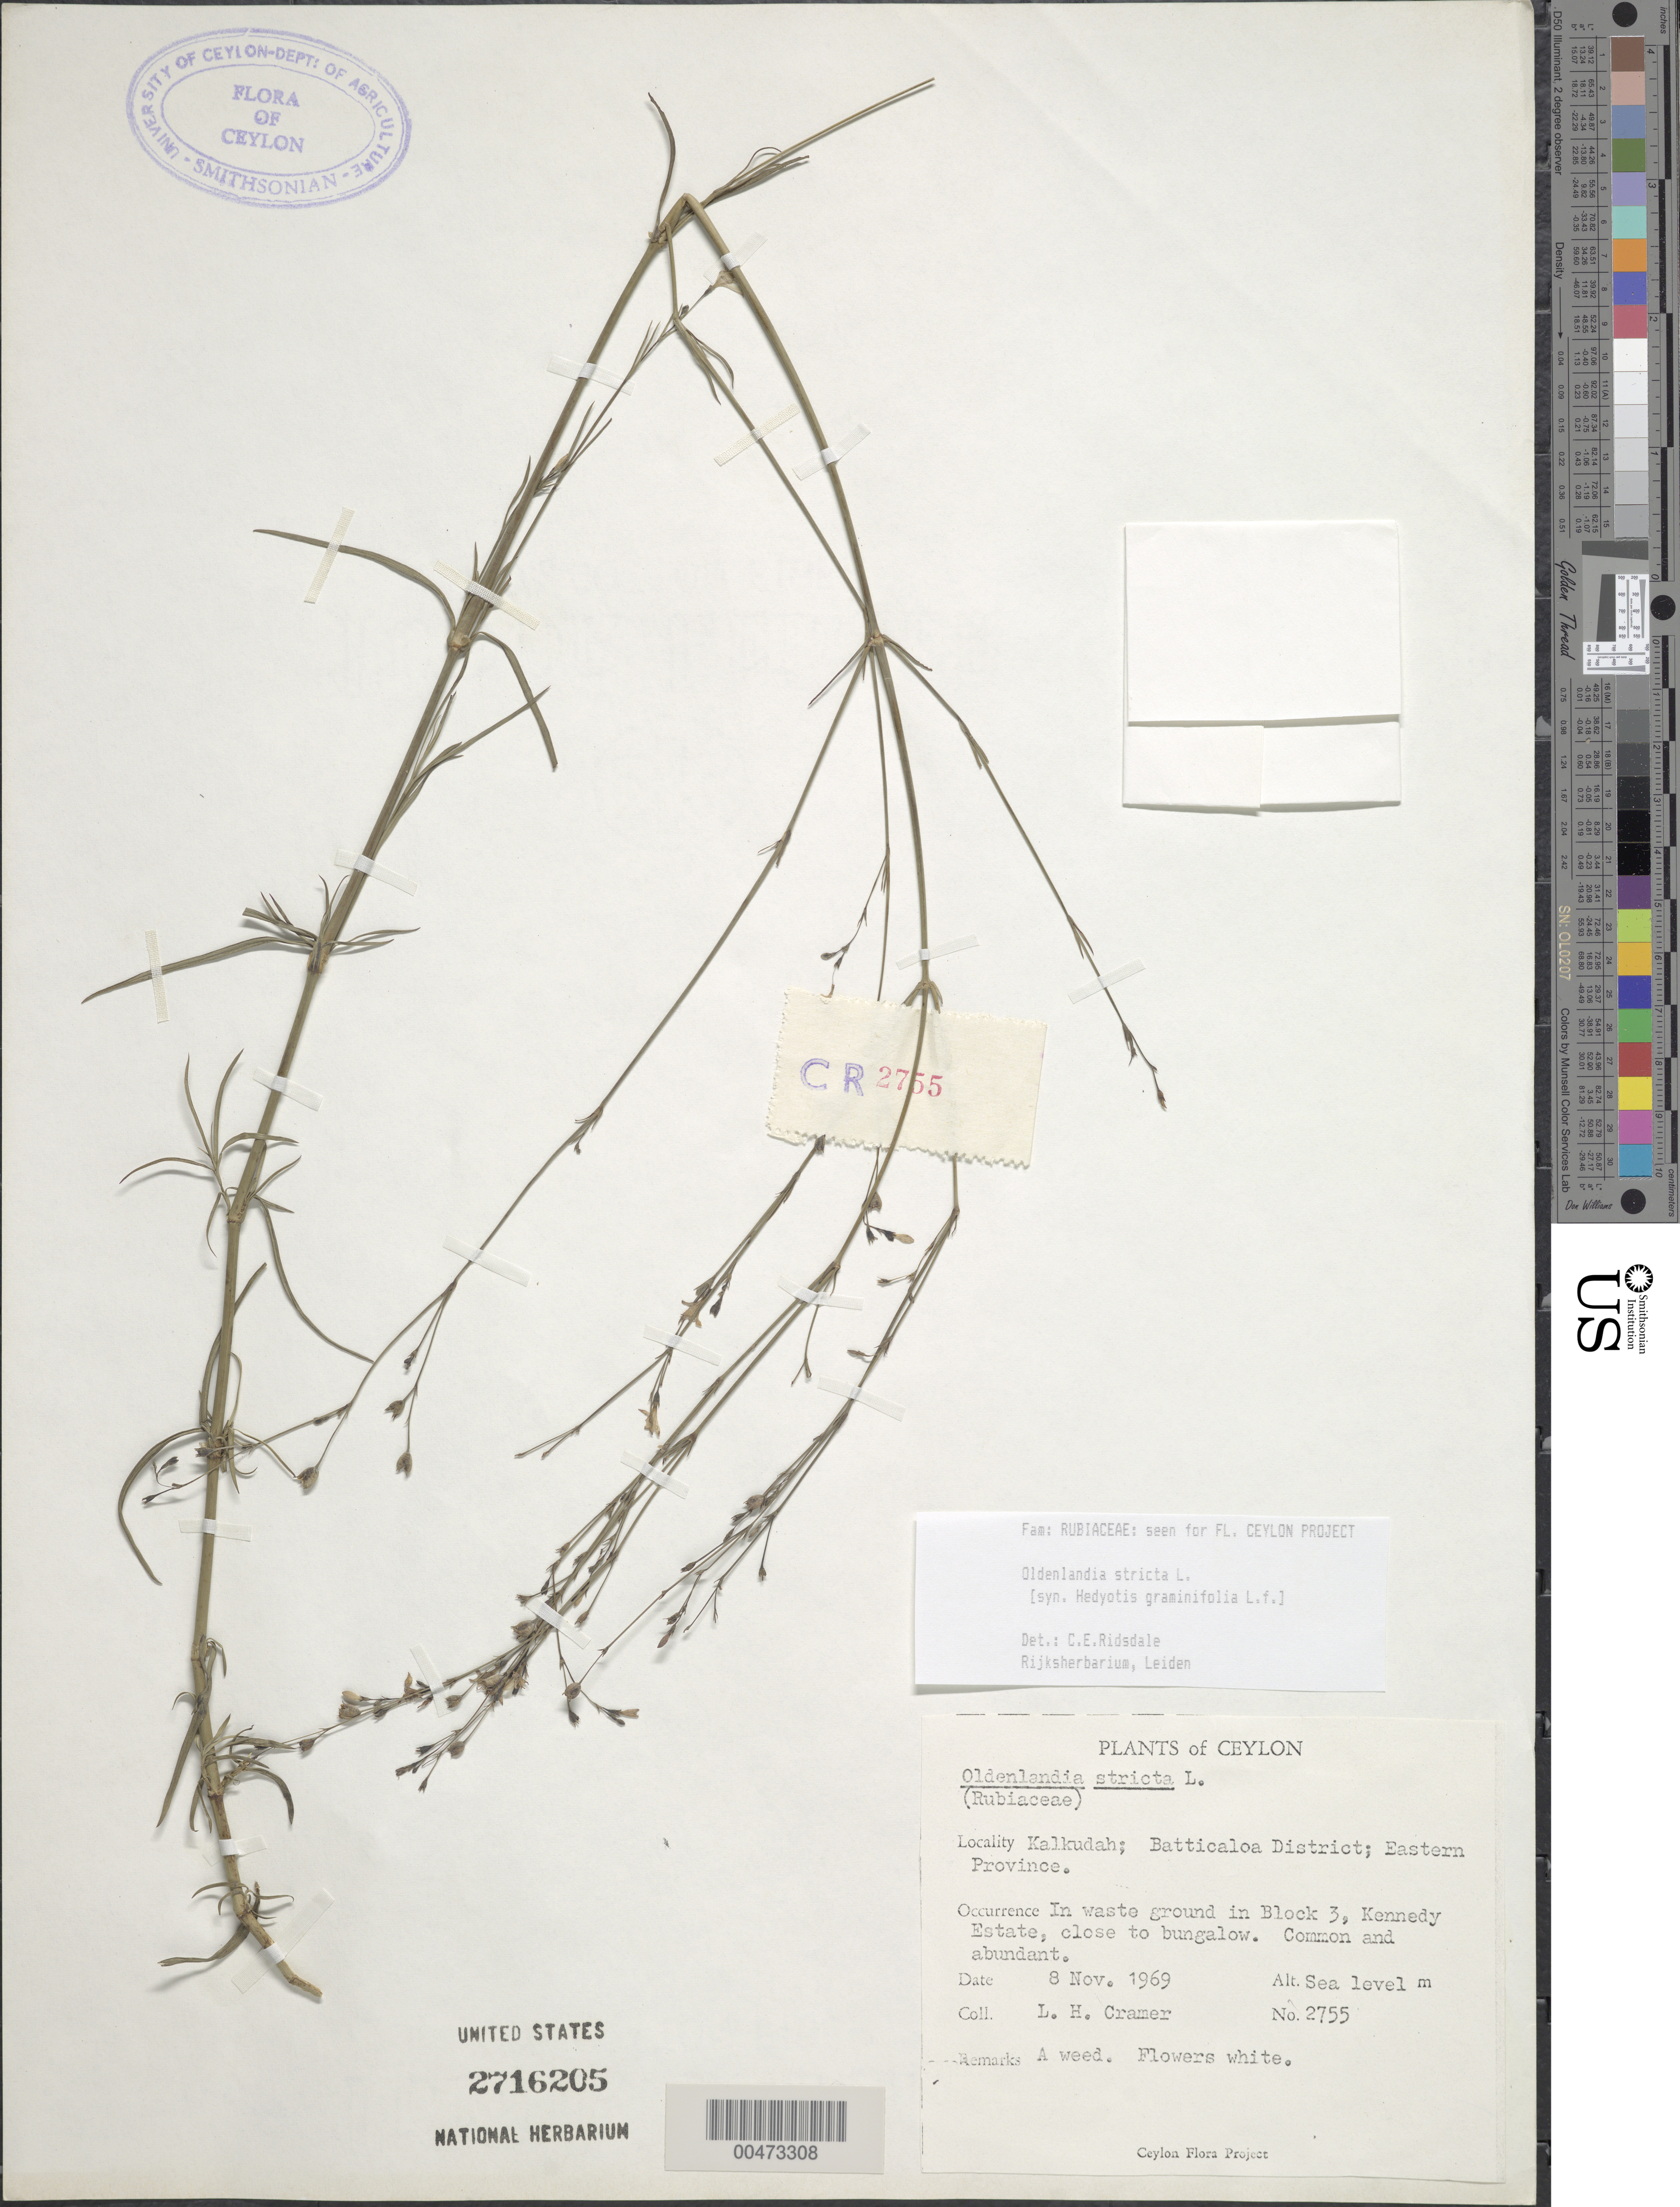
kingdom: Plantae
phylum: Tracheophyta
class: Magnoliopsida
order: Gentianales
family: Rubiaceae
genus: Oldenlandia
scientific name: Oldenlandia stricta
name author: L.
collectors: L. H. Cramer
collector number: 2755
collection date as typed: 08 Nov 1969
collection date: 1969-11-08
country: Sri Lanka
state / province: Eastern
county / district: Batticaloa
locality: Kalkudah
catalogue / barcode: US 2716205